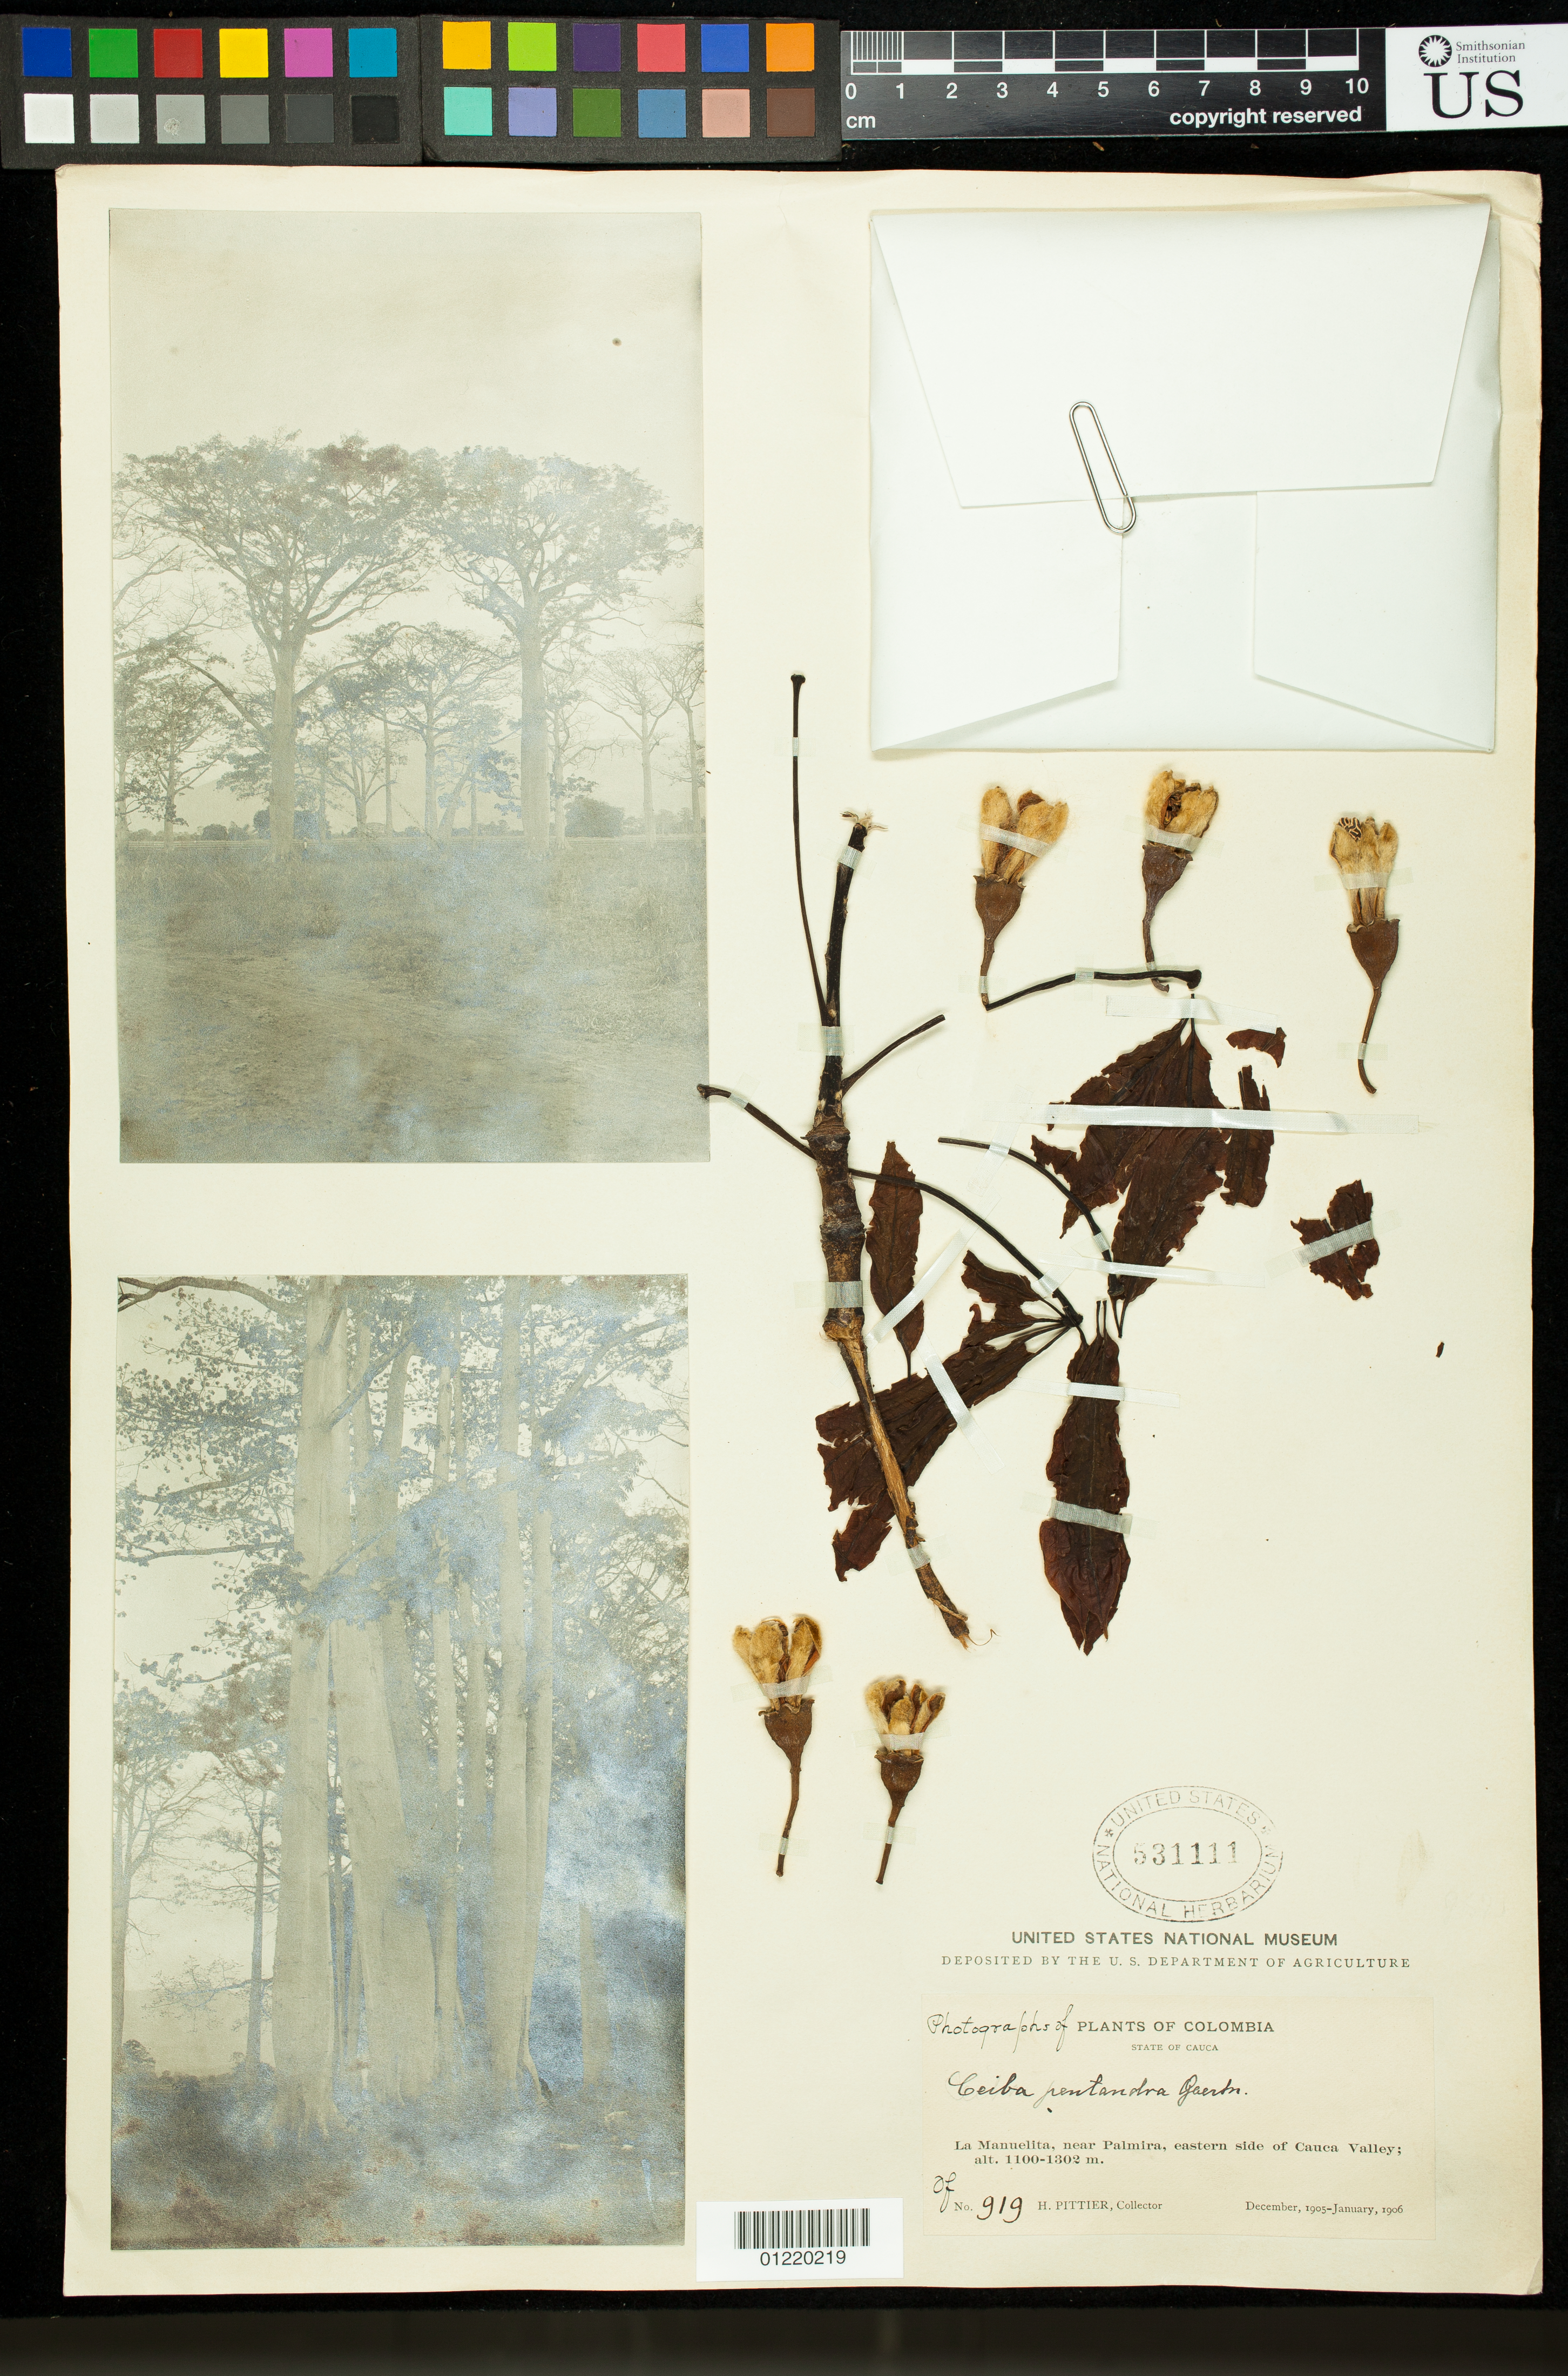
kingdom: Plantae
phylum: Tracheophyta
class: Magnoliopsida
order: Malvales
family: Malvaceae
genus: Ceiba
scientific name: Ceiba pentandra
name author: (L.) Gaertn.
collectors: H. F. Pittier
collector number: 919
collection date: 1905-12/1906-01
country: Colombia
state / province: Valle del Cauca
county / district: Palmira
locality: La Manuelita, near Palmira, eastern side of Cauca Valley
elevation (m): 1100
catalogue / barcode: US 531111